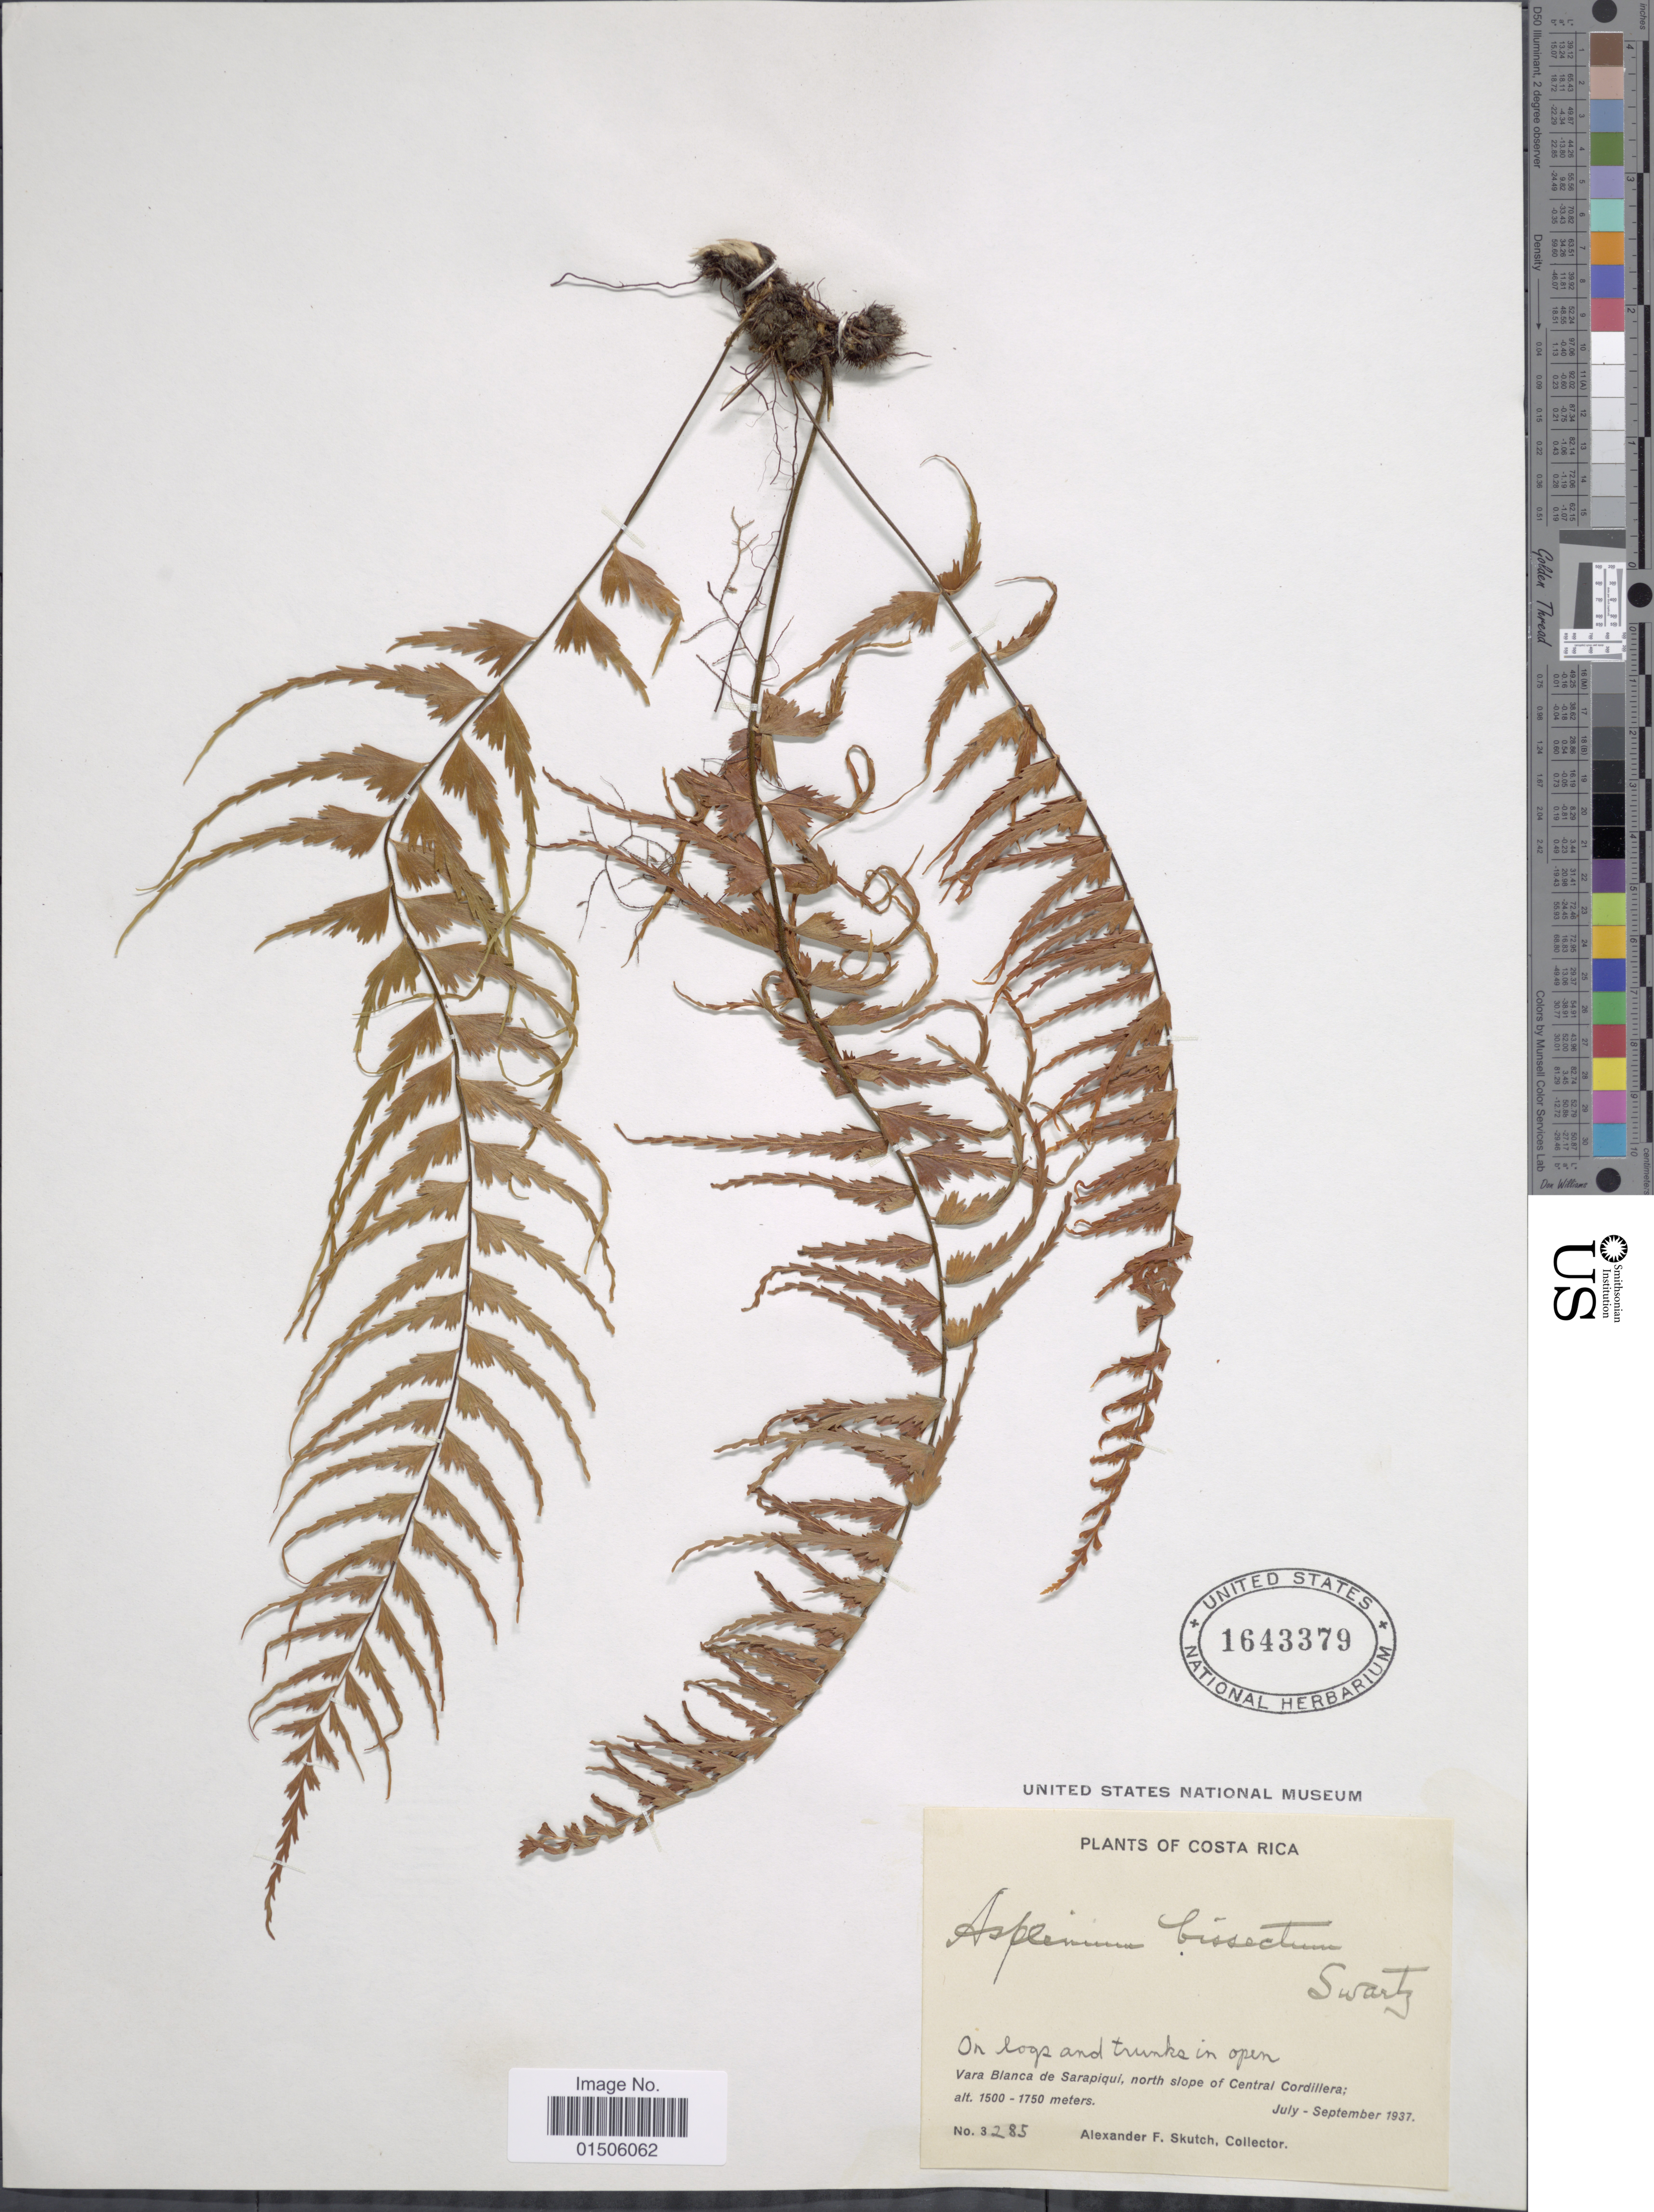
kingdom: Plantae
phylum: Tracheophyta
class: Polypodiopsida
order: Polypodiales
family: Aspleniaceae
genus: Asplenium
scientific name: Asplenium dissectum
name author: Sw.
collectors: A. F. Skutch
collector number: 3285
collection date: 1937-07/1937-09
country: Costa Rica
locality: On logs and trunks in open Vara Blanca de Sarapiqui, north slope of Central Cordillera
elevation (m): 1500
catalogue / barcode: US 1643379